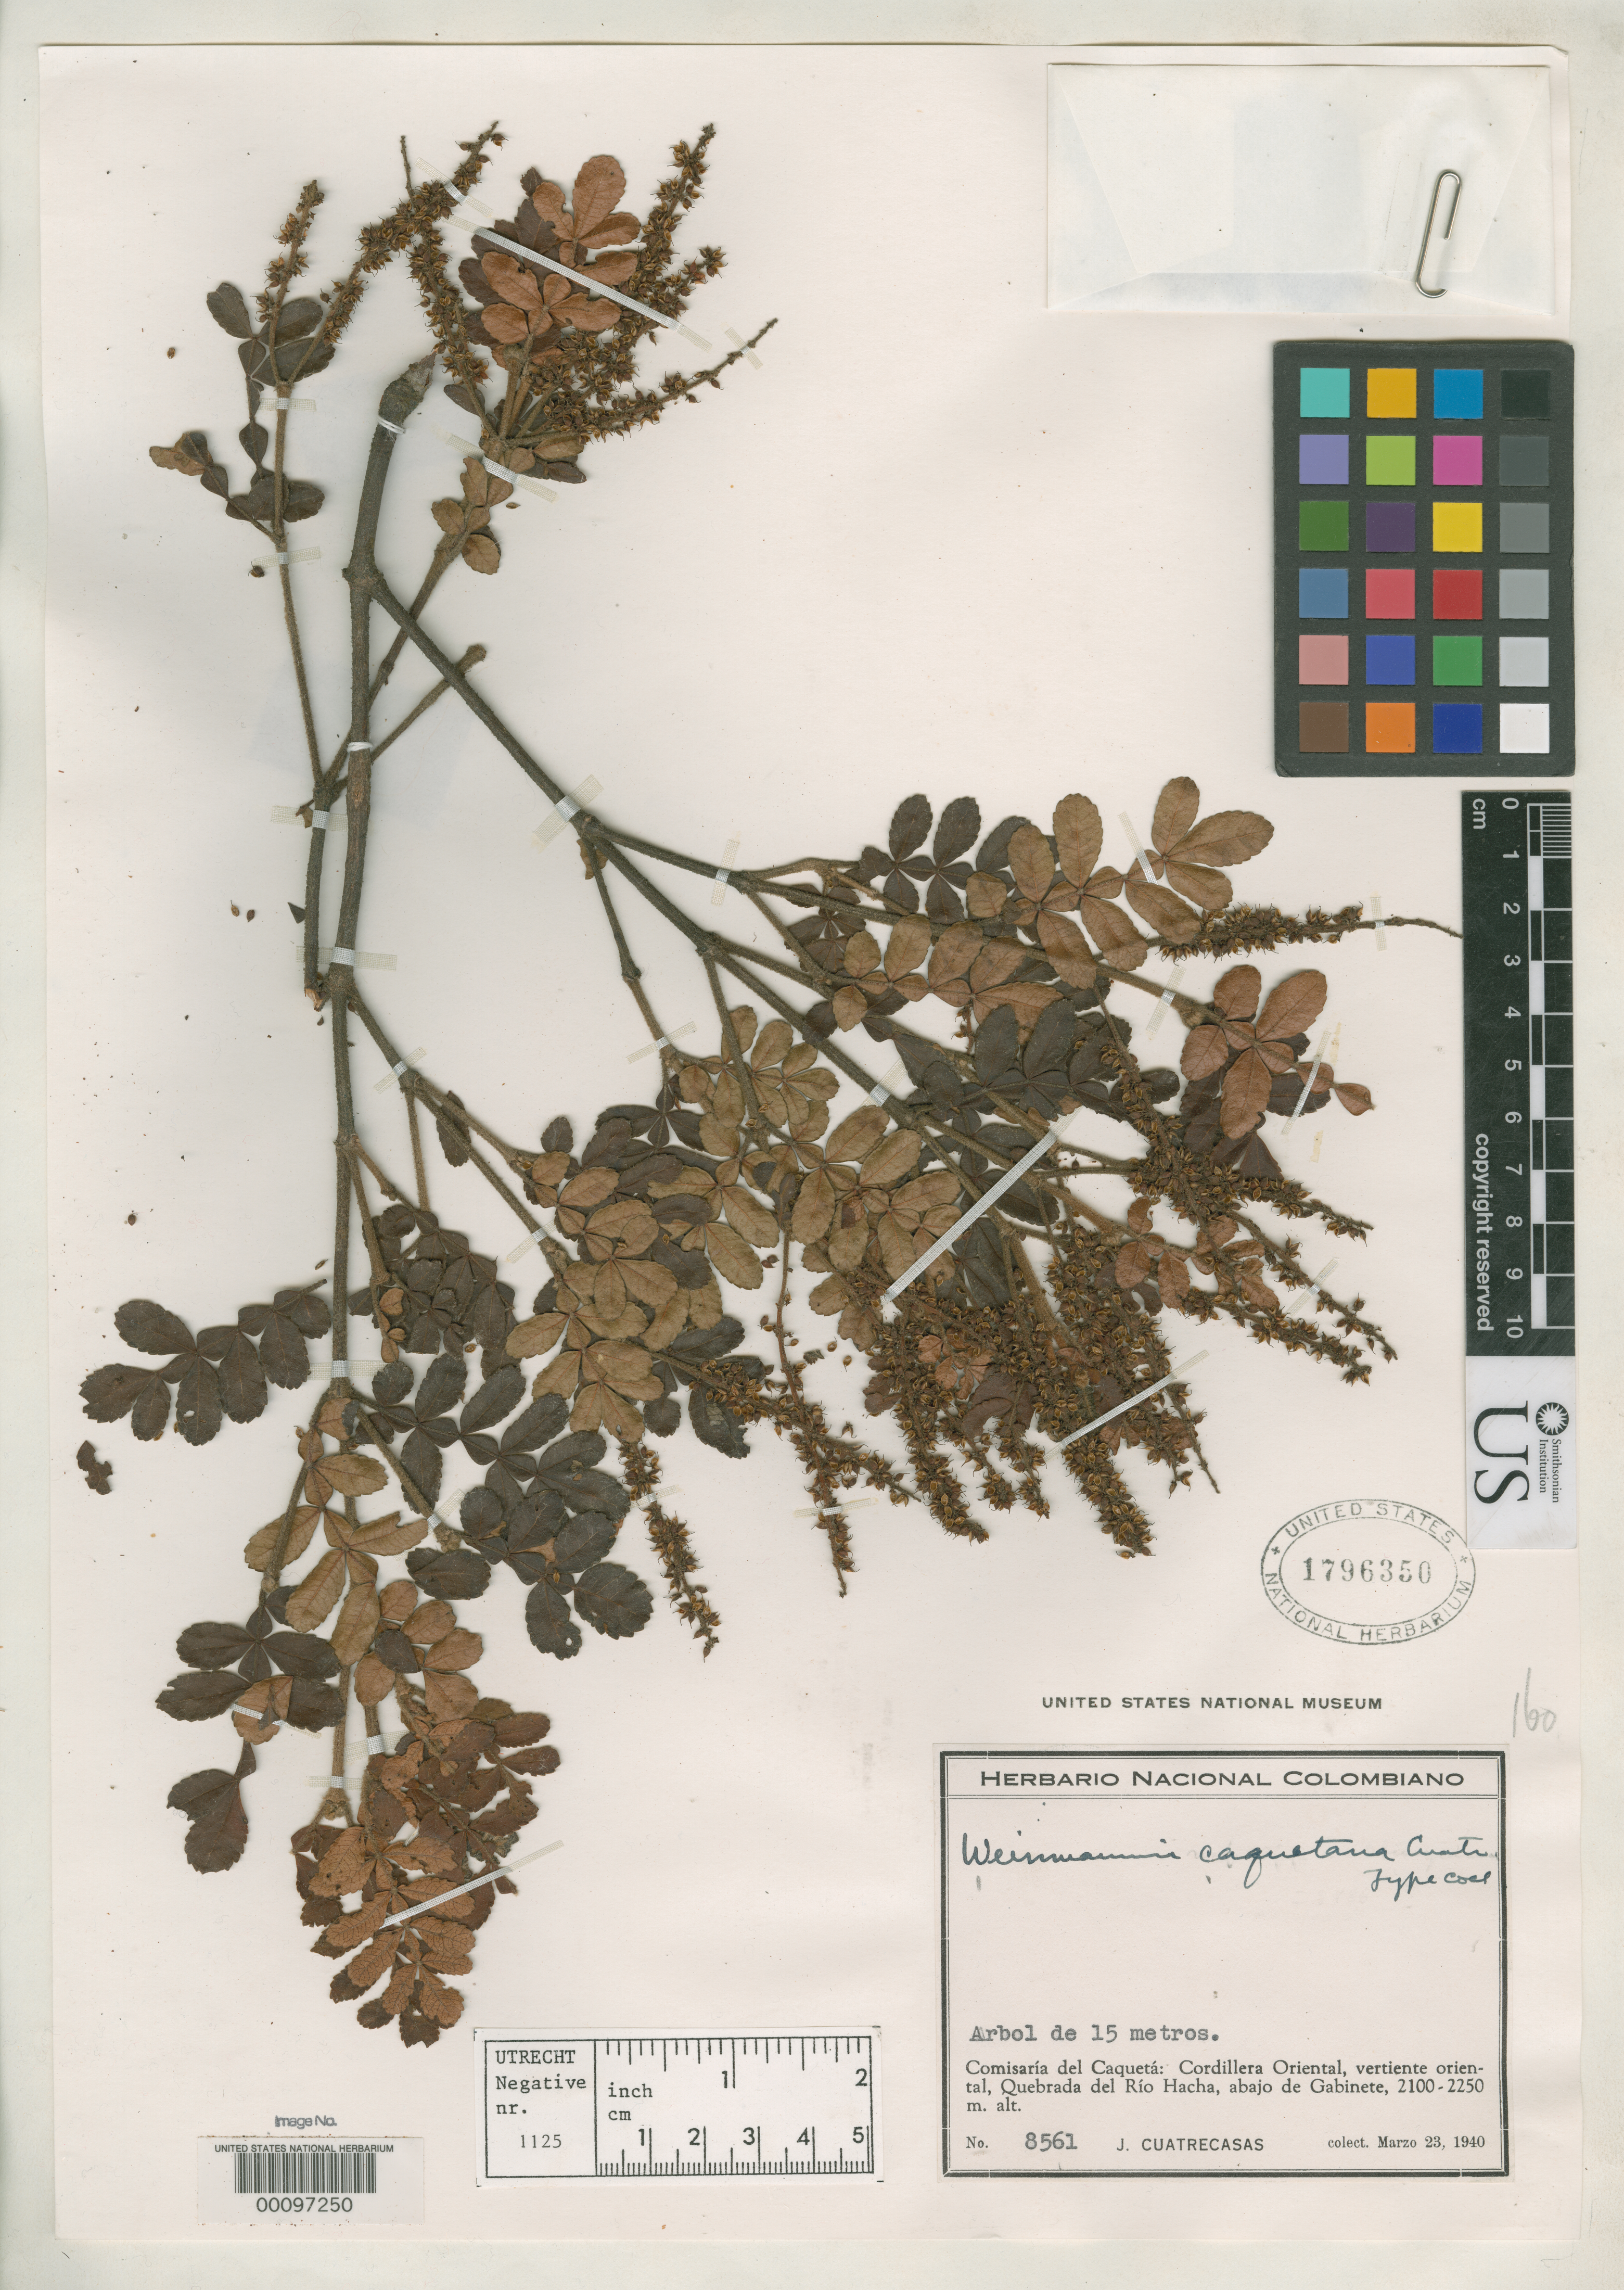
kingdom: Plantae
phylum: Tracheophyta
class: Magnoliopsida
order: Oxalidales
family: Cunoniaceae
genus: Weinmannia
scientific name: Weinmannia caquetana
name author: Cuatrec.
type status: Isotype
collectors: J. Cuatrecasas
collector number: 8561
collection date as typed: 23 Mar 1940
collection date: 1940-03-23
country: Colombia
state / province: Caquetá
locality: Cordillera Oriental, Vertiente Oriental, Quebrada del Rio Hacha, Abajo de Gabinete.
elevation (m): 2100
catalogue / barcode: US 1796350